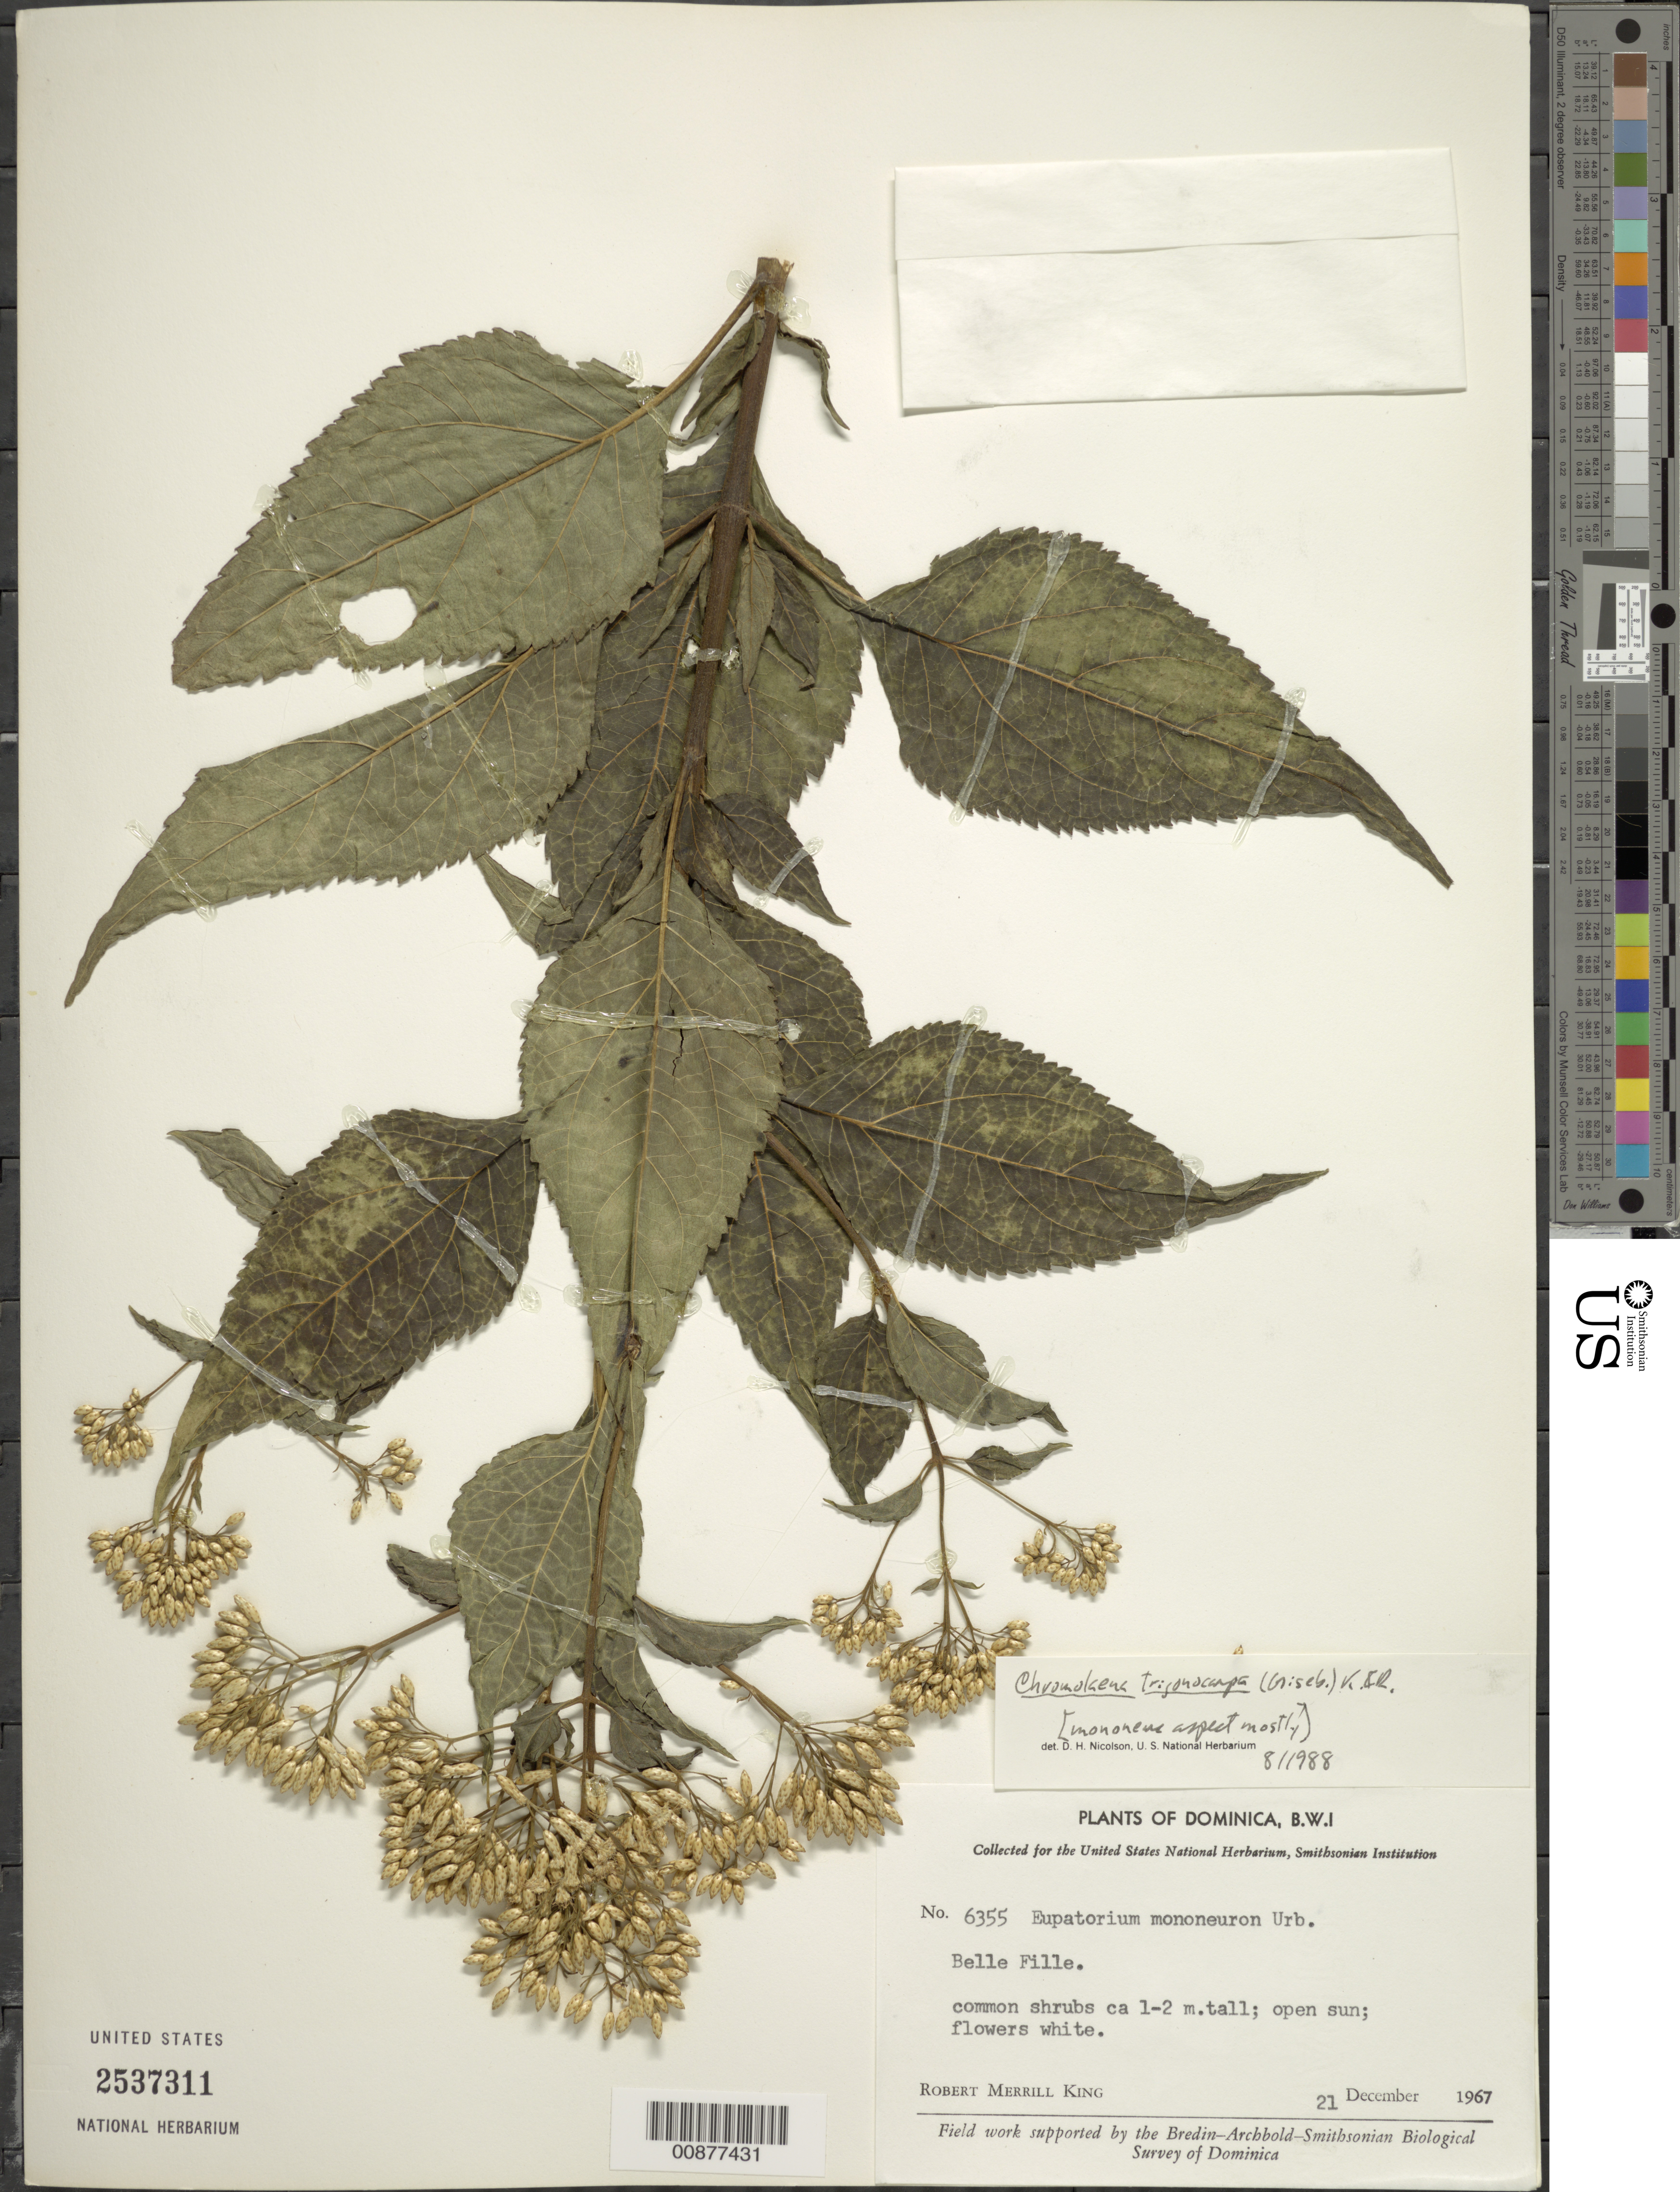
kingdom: Plantae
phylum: Tracheophyta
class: Magnoliopsida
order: Asterales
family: Asteraceae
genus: Chromolaena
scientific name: Chromolaena trigonocarpa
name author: (Griseb.) R.M. King & H. Rob.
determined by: Nicolson, Dan H.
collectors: R. M. King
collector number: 6355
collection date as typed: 21 Dec 1967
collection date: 1967-12-21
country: Dominica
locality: Belle Fille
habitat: Open sun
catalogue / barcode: US 2537311